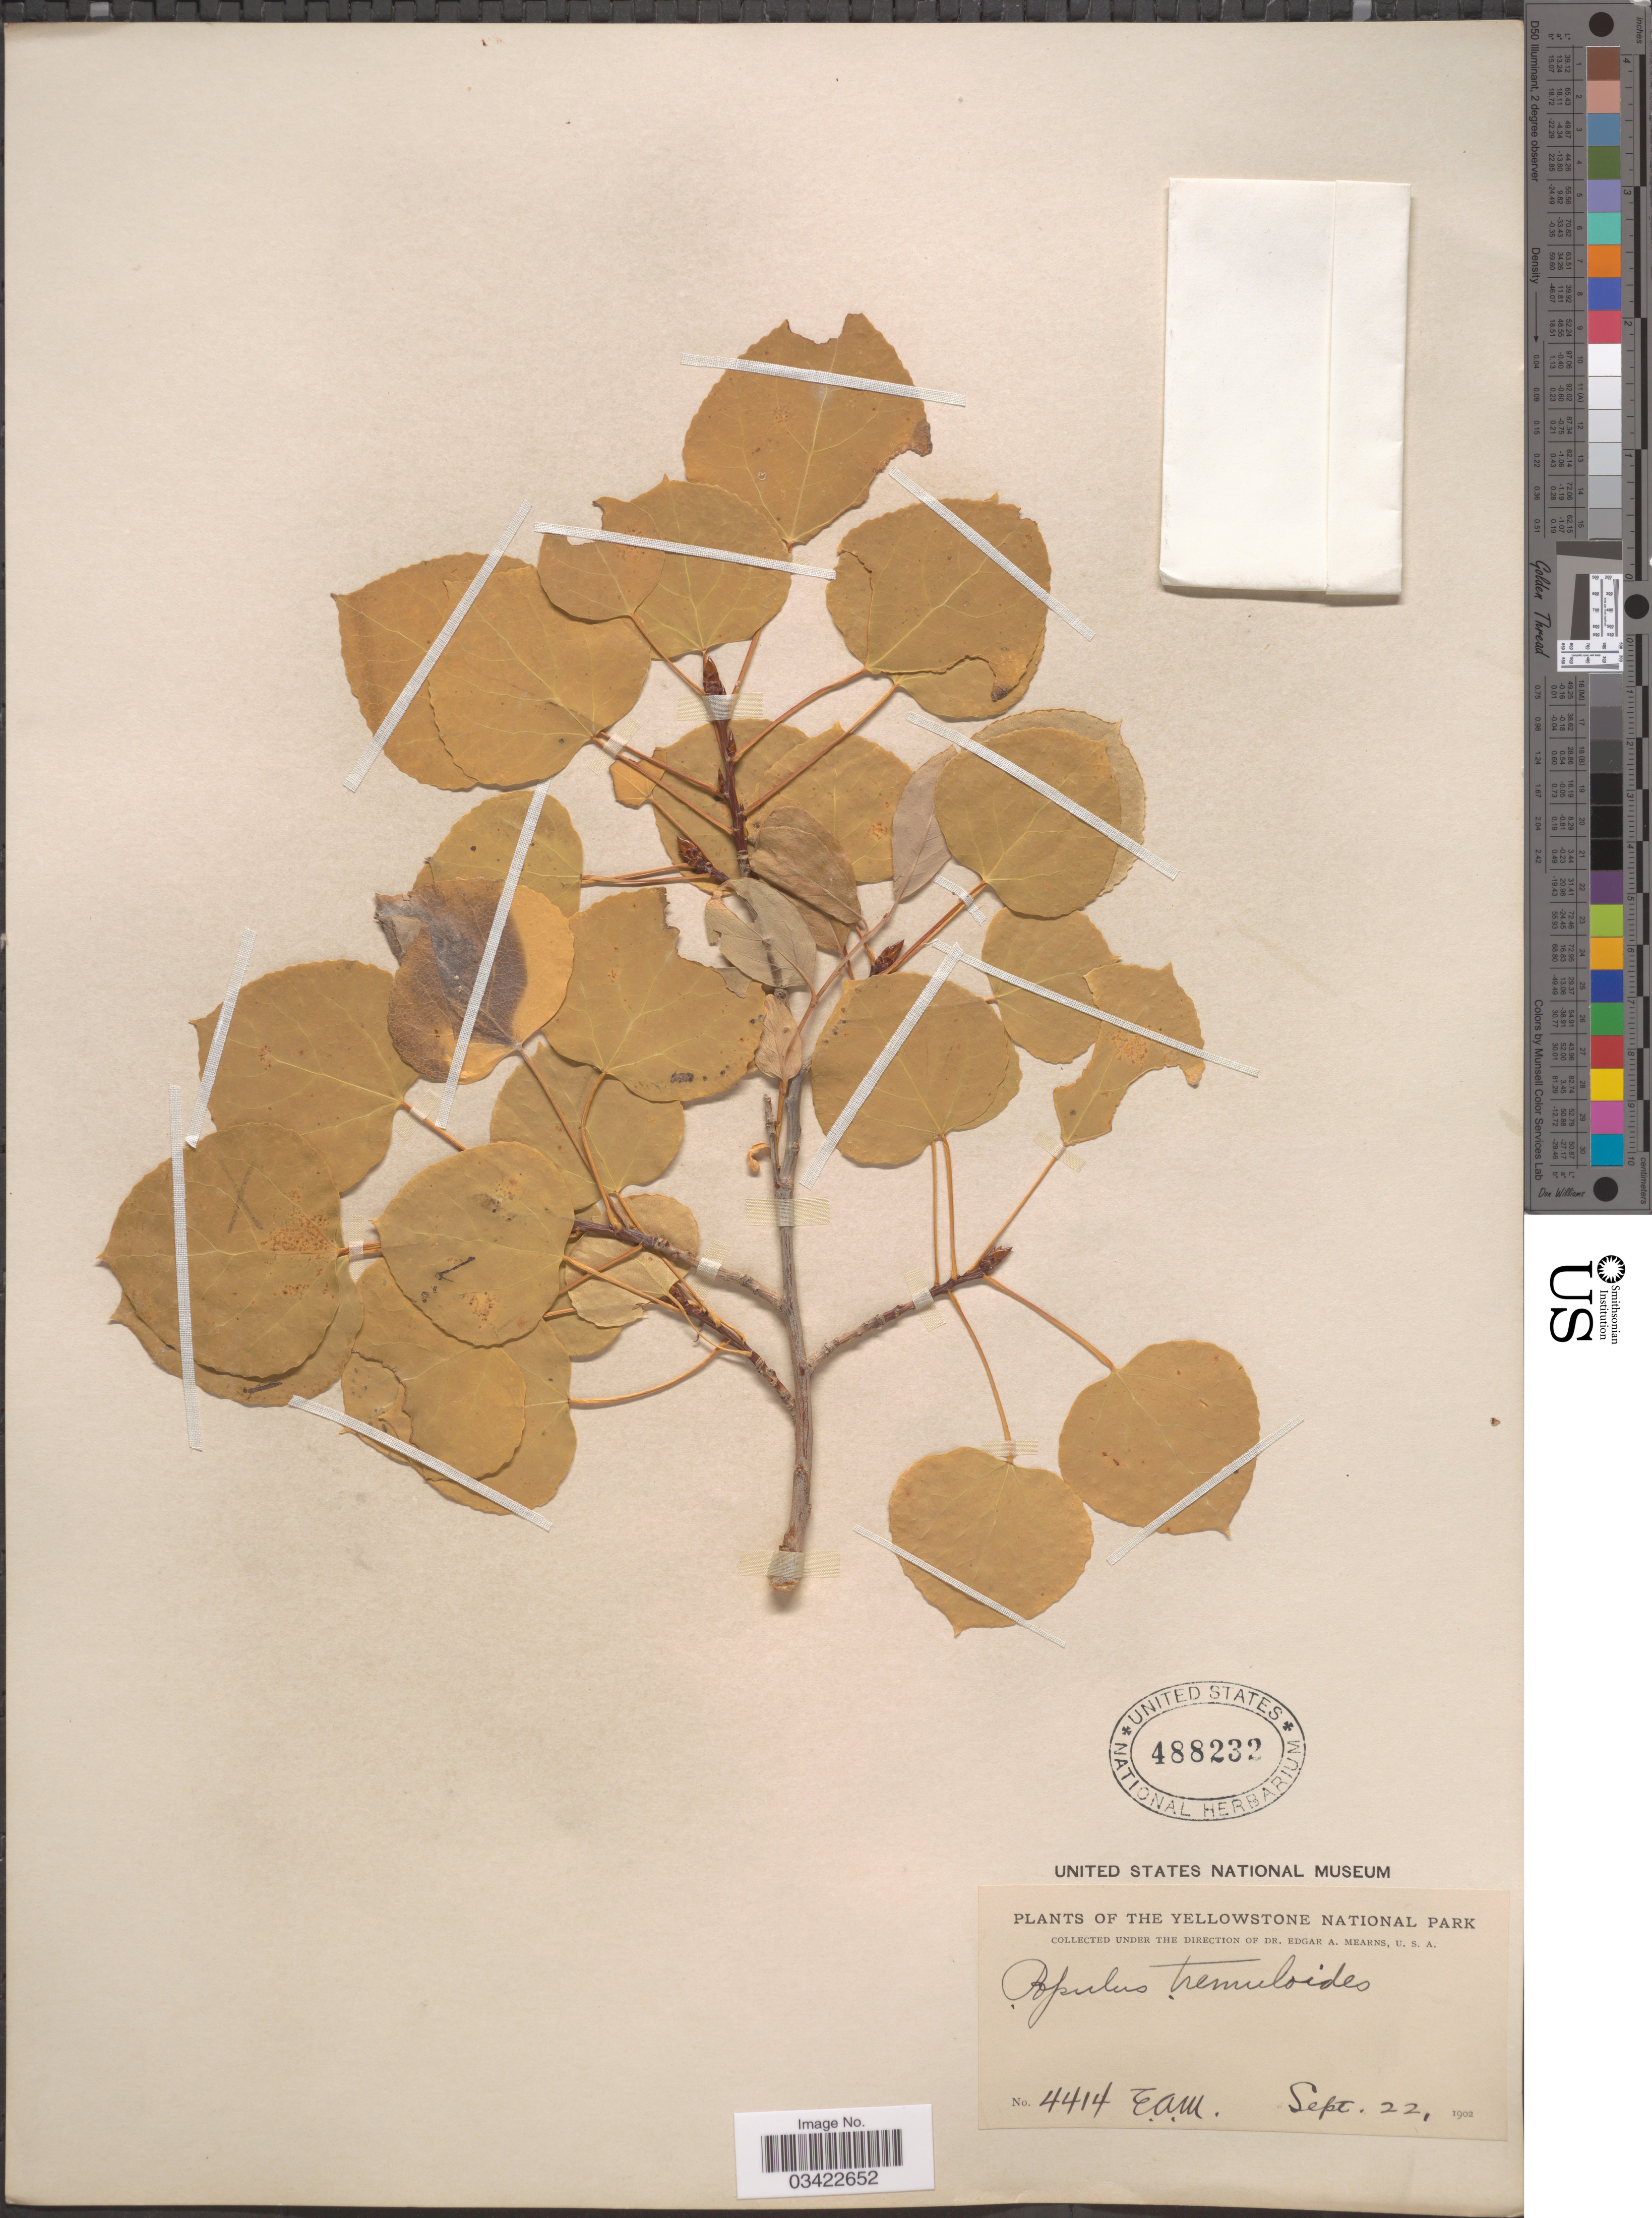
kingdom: Plantae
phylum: Tracheophyta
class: Magnoliopsida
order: Malpighiales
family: Salicaceae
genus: Populus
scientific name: Populus tremuloides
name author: Michx.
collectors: E. A. Mearns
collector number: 4414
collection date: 1902-09-22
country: United States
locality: The Yellowstone National Park.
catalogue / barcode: US 488232